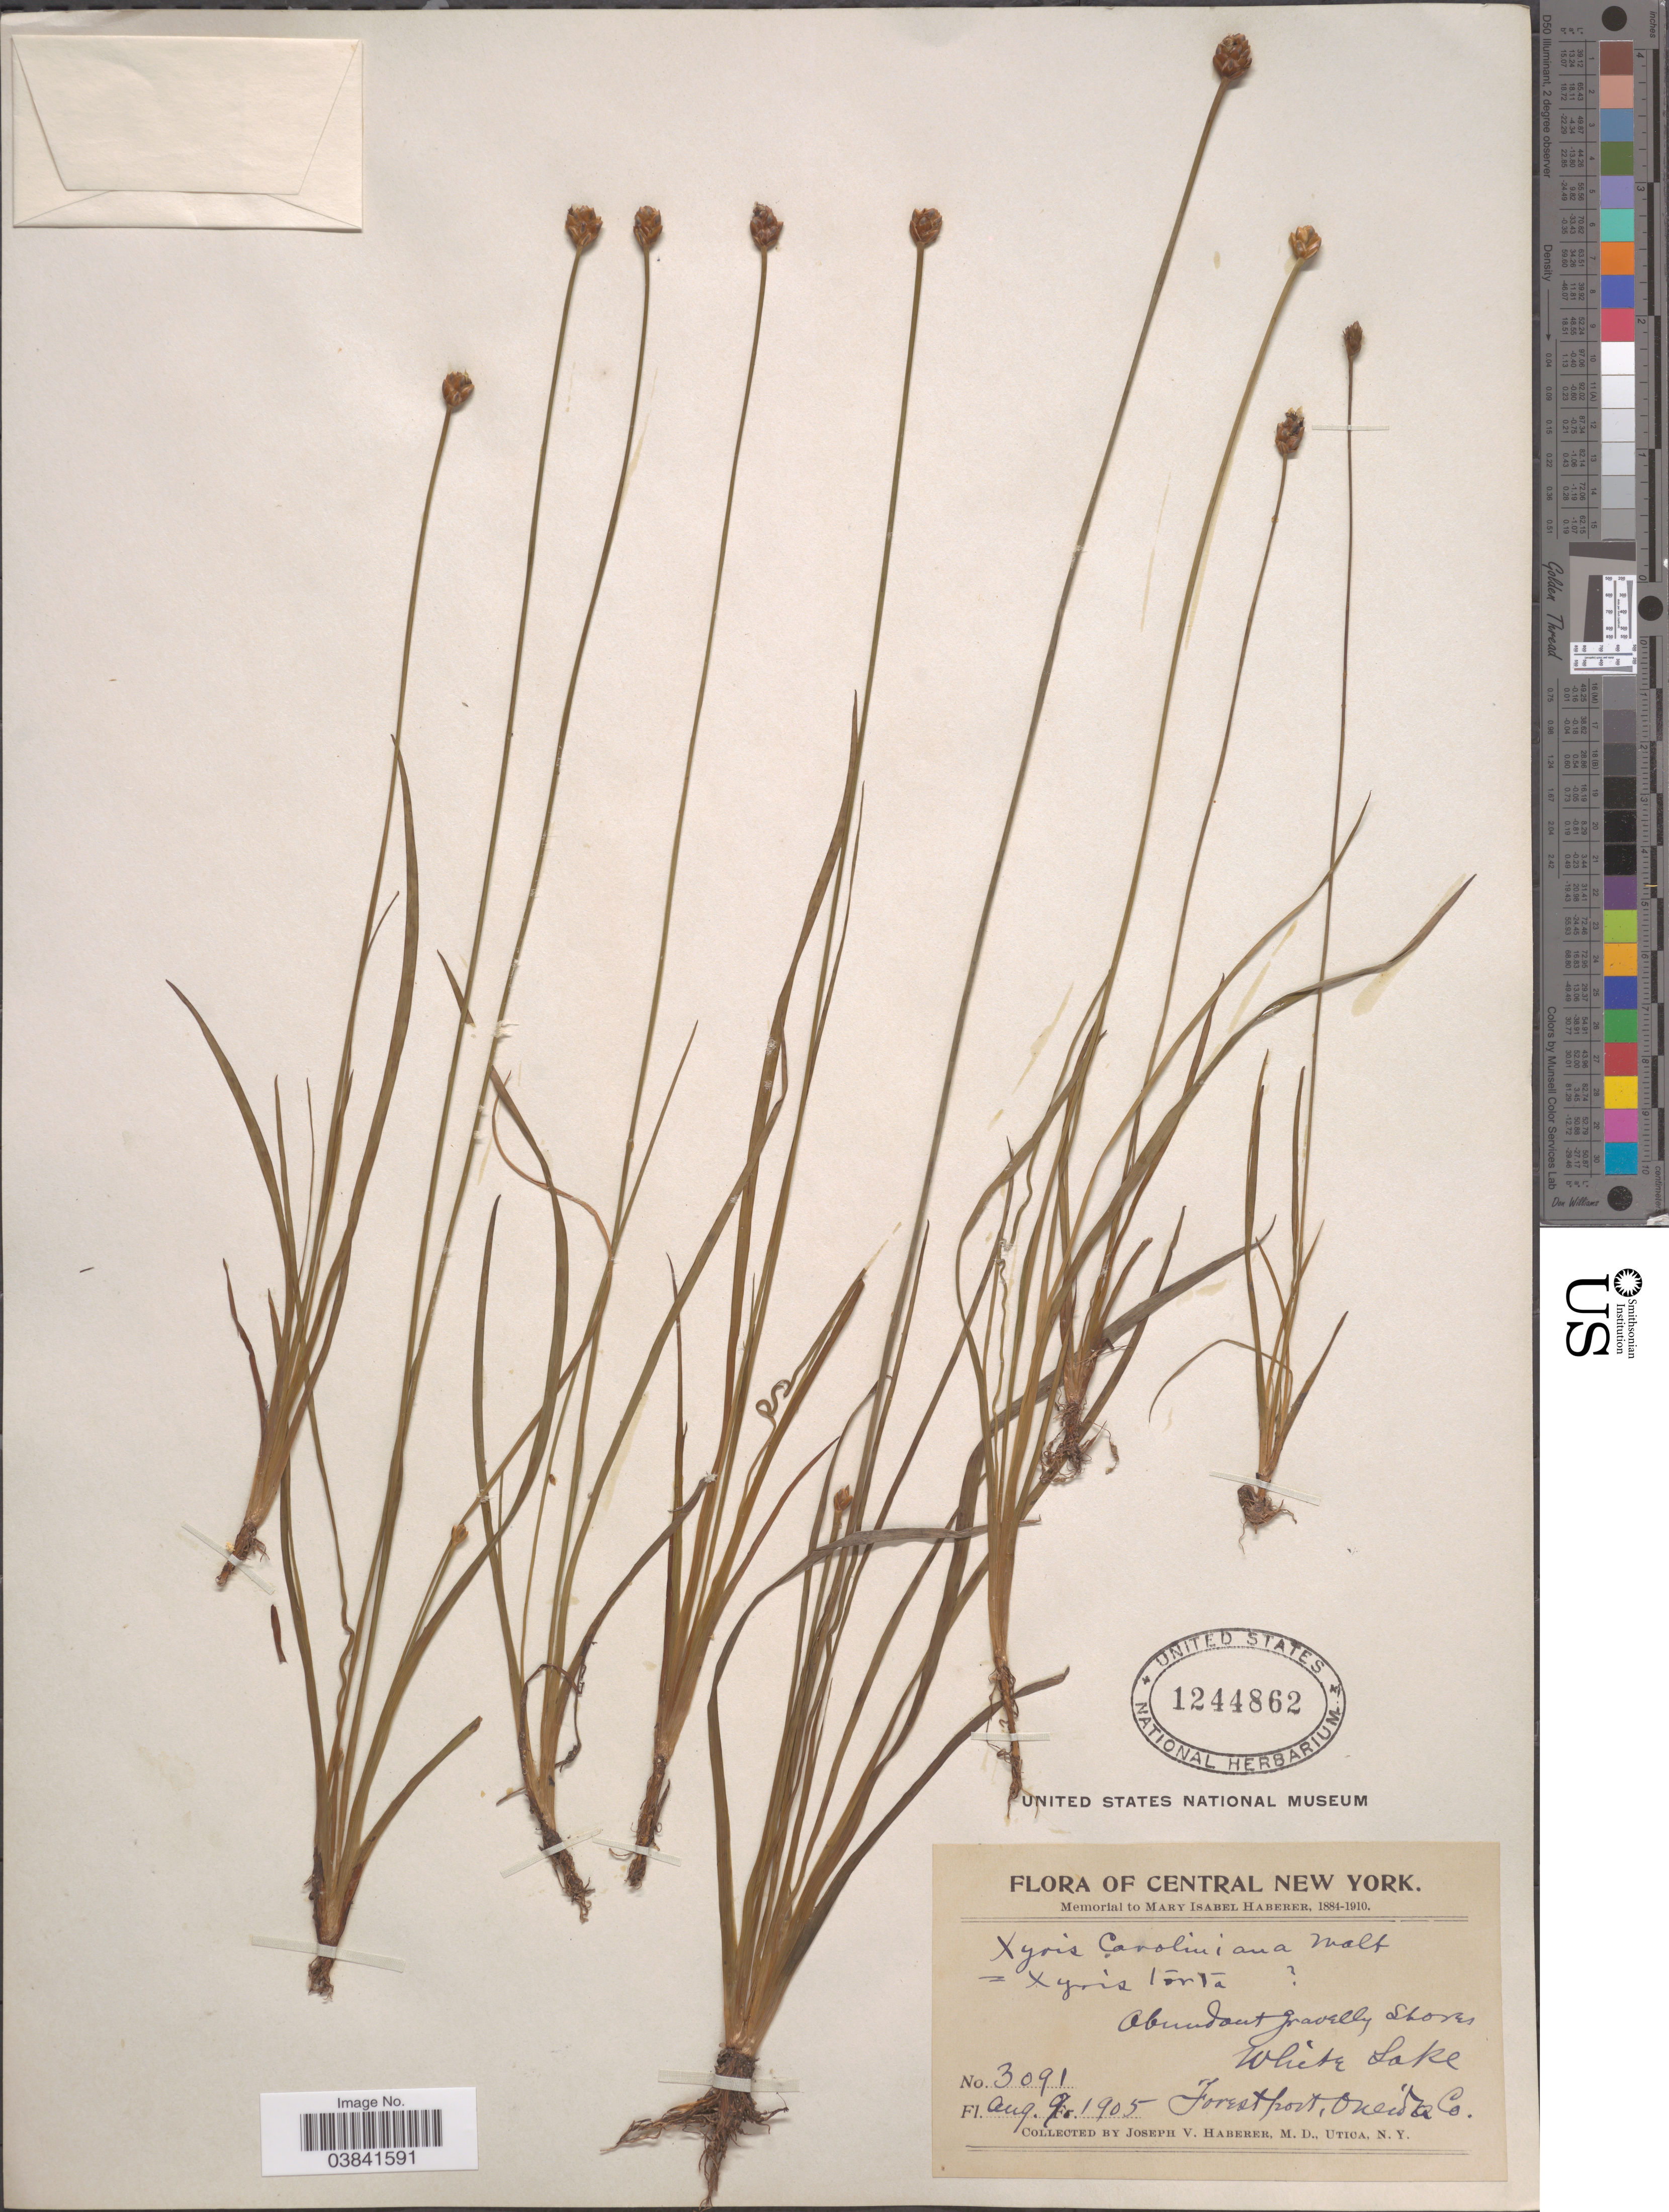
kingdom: Plantae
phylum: Tracheophyta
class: Liliopsida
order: Poales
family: Xyridaceae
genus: Xyris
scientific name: Xyris difformis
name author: Chapm.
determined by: Strong, Mark T., (BOT), Smithsonian Institution - National Museum of Natural History (UNITED STATES)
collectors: J. V. Haberer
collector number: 3091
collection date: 1905-08-09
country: United States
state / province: New York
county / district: Oneida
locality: Central New York. White Lake. Forestport, Oneida Co.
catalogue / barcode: US 1244862